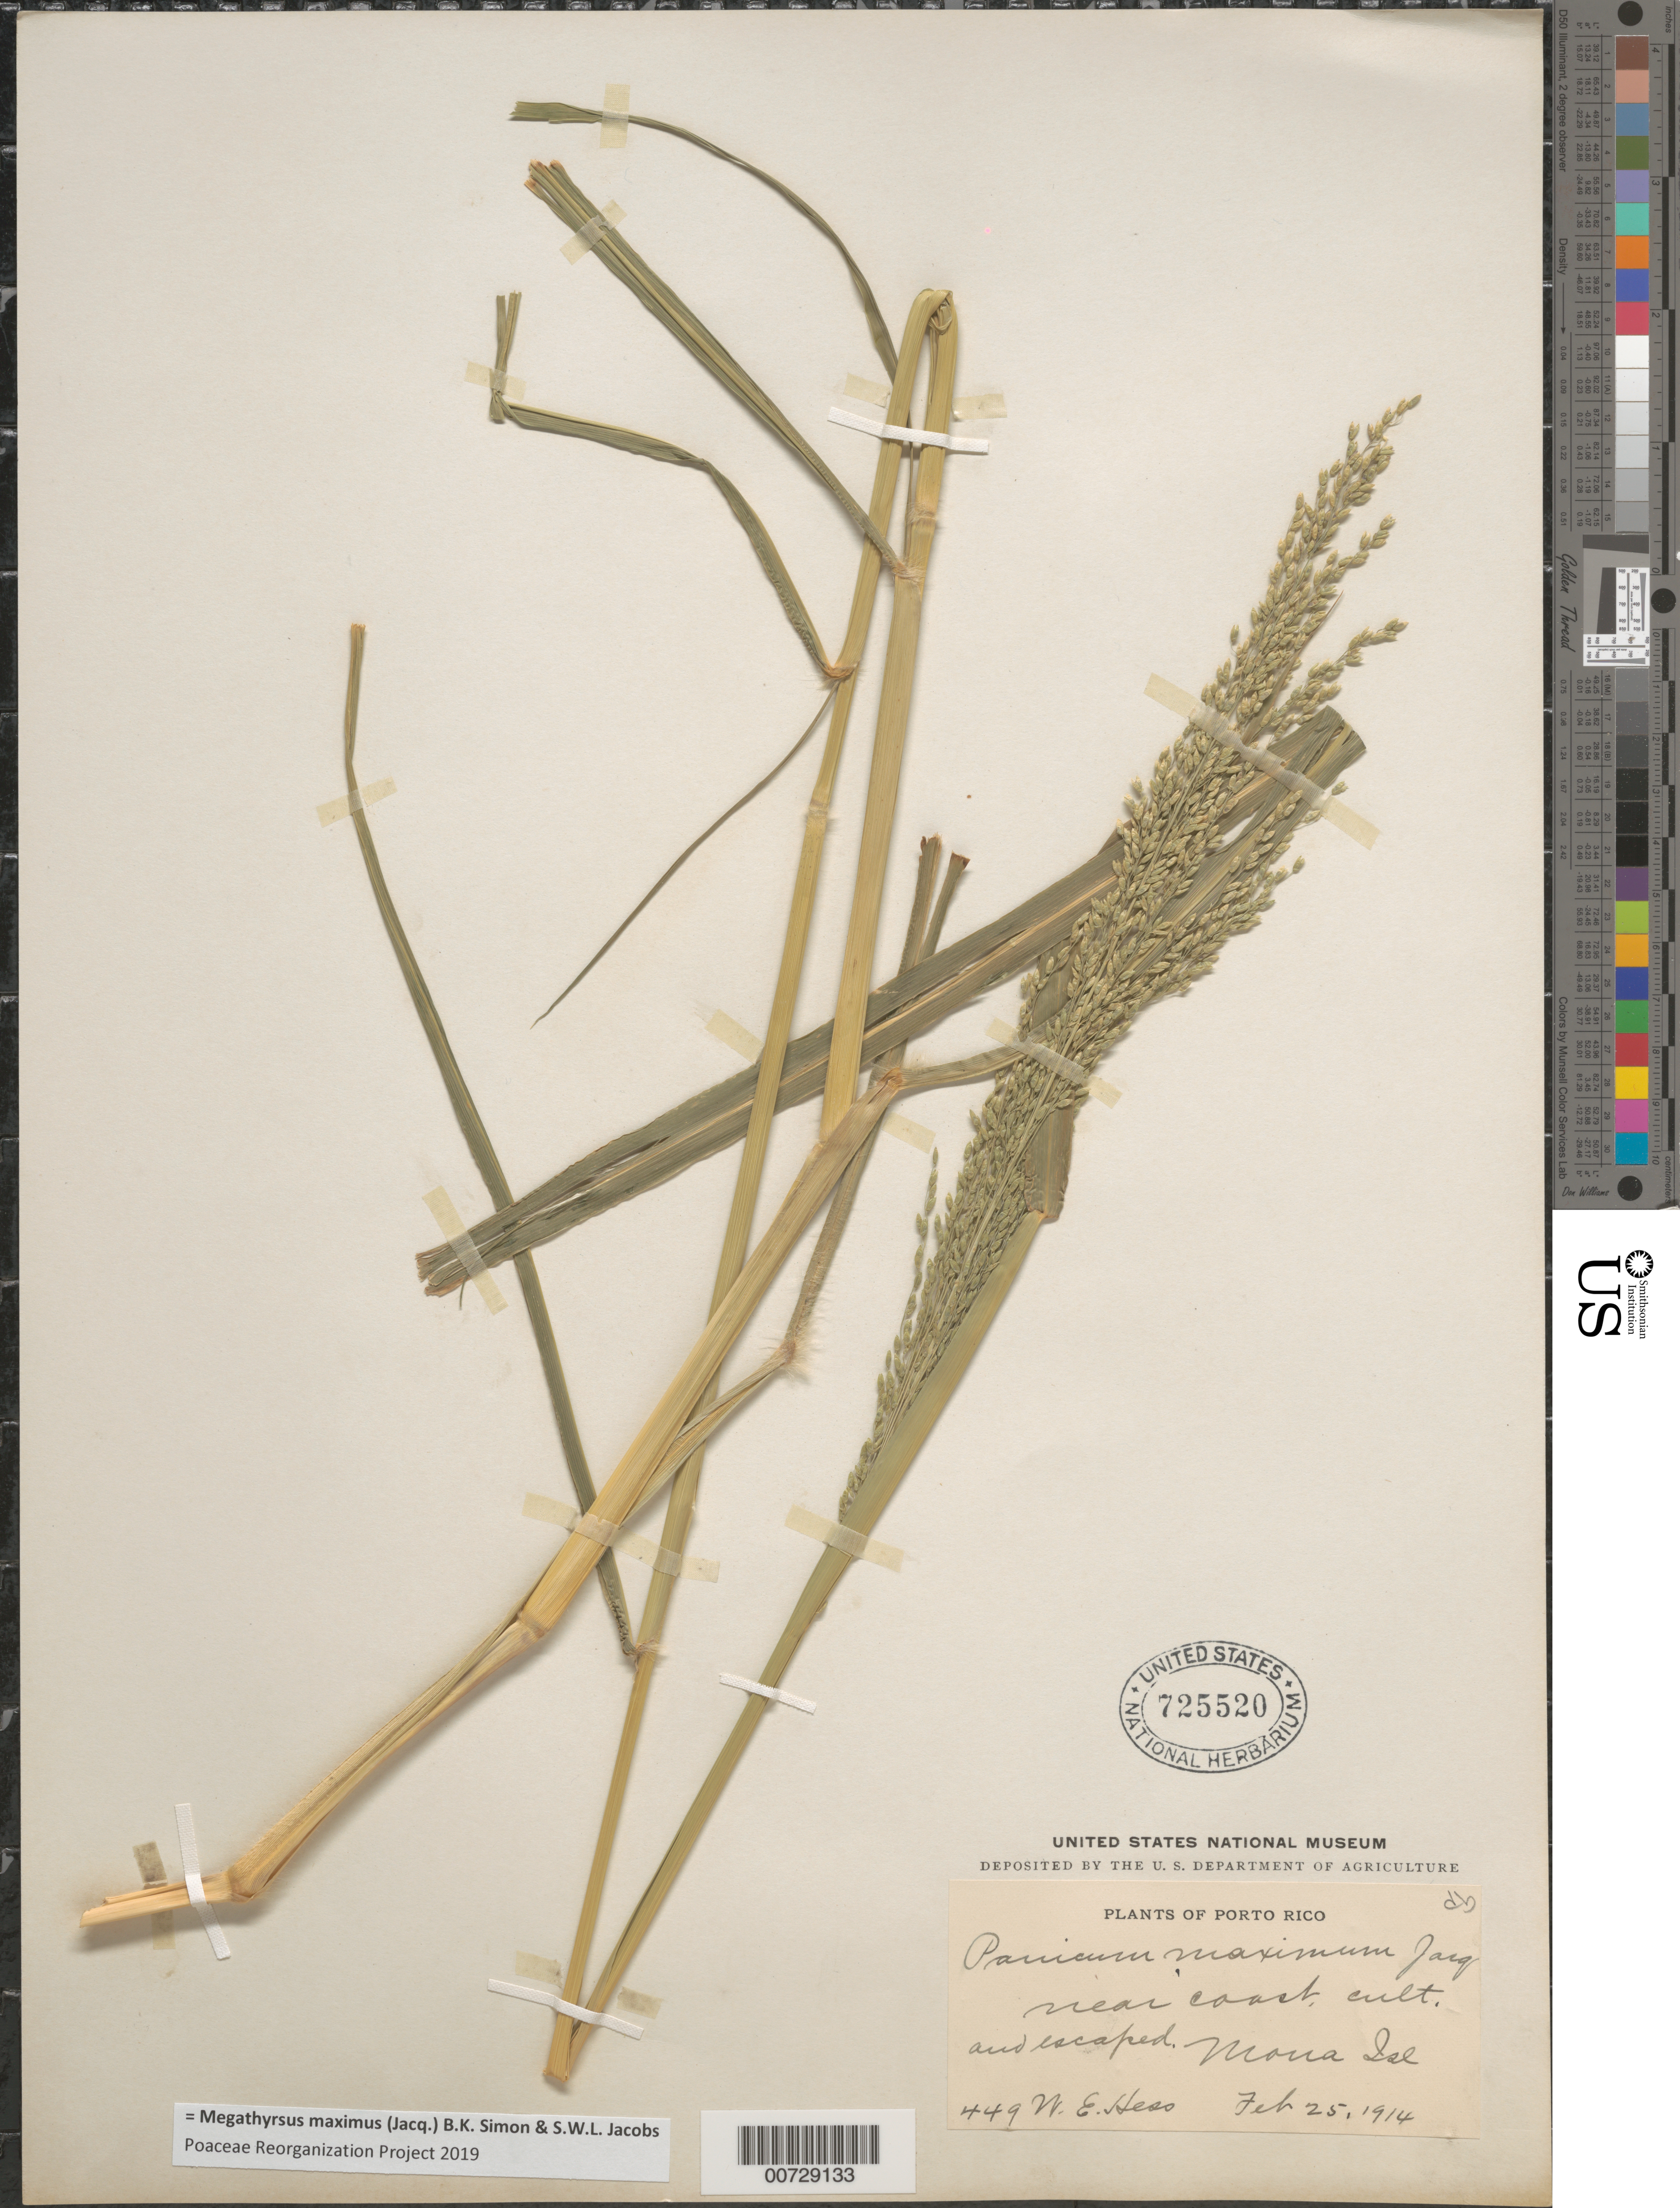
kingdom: Plantae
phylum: Tracheophyta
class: Liliopsida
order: Poales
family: Poaceae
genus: Megathyrsus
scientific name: Megathyrsus maximus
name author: (Jacq.) B.K. Simon & S.W.L. Jacobs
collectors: W. Hess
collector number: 449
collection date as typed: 25 Feb 1914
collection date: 1914-02-25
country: Puerto Rico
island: Mona I.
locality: Coast, near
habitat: Near coast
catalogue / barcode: US 725520